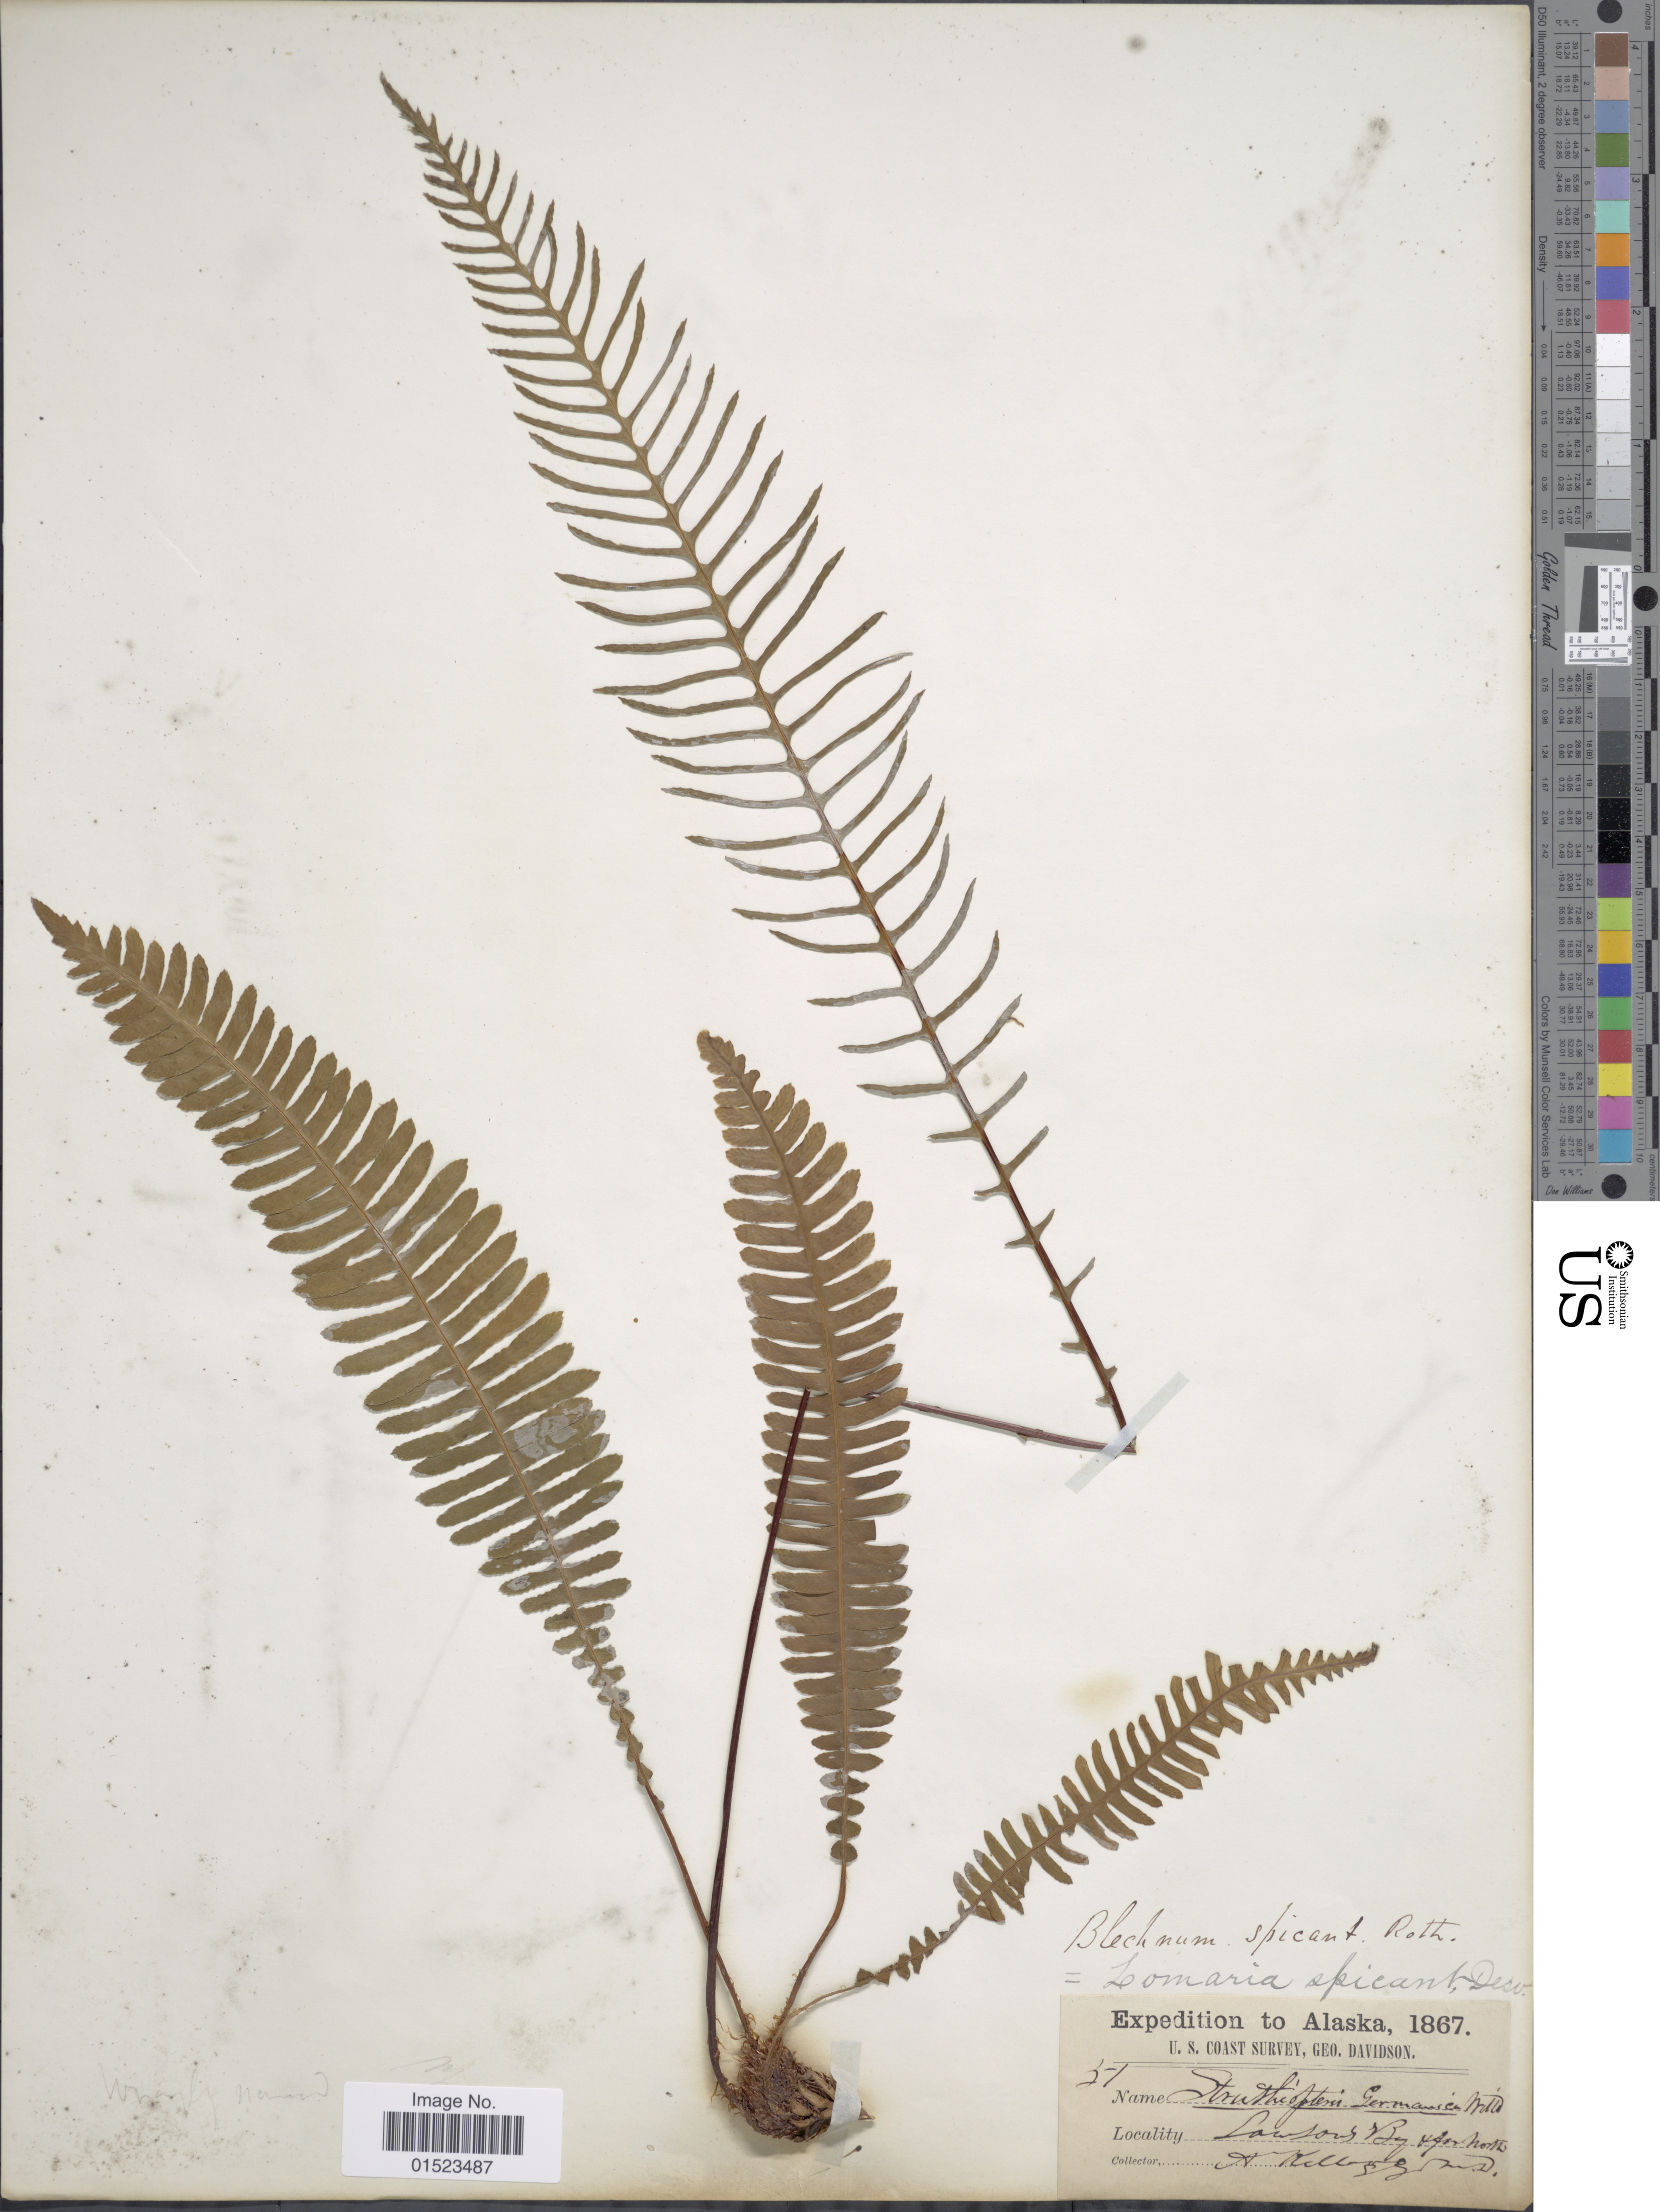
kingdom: Plantae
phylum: Tracheophyta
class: Polypodiopsida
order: Polypodiales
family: Blechnaceae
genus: Blechnum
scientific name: Blechnum spicant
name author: (L.) Sm.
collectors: A. Kelbert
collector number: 51*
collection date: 1867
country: United States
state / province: Alaska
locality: Expedition to Alaska, Lawson Bay